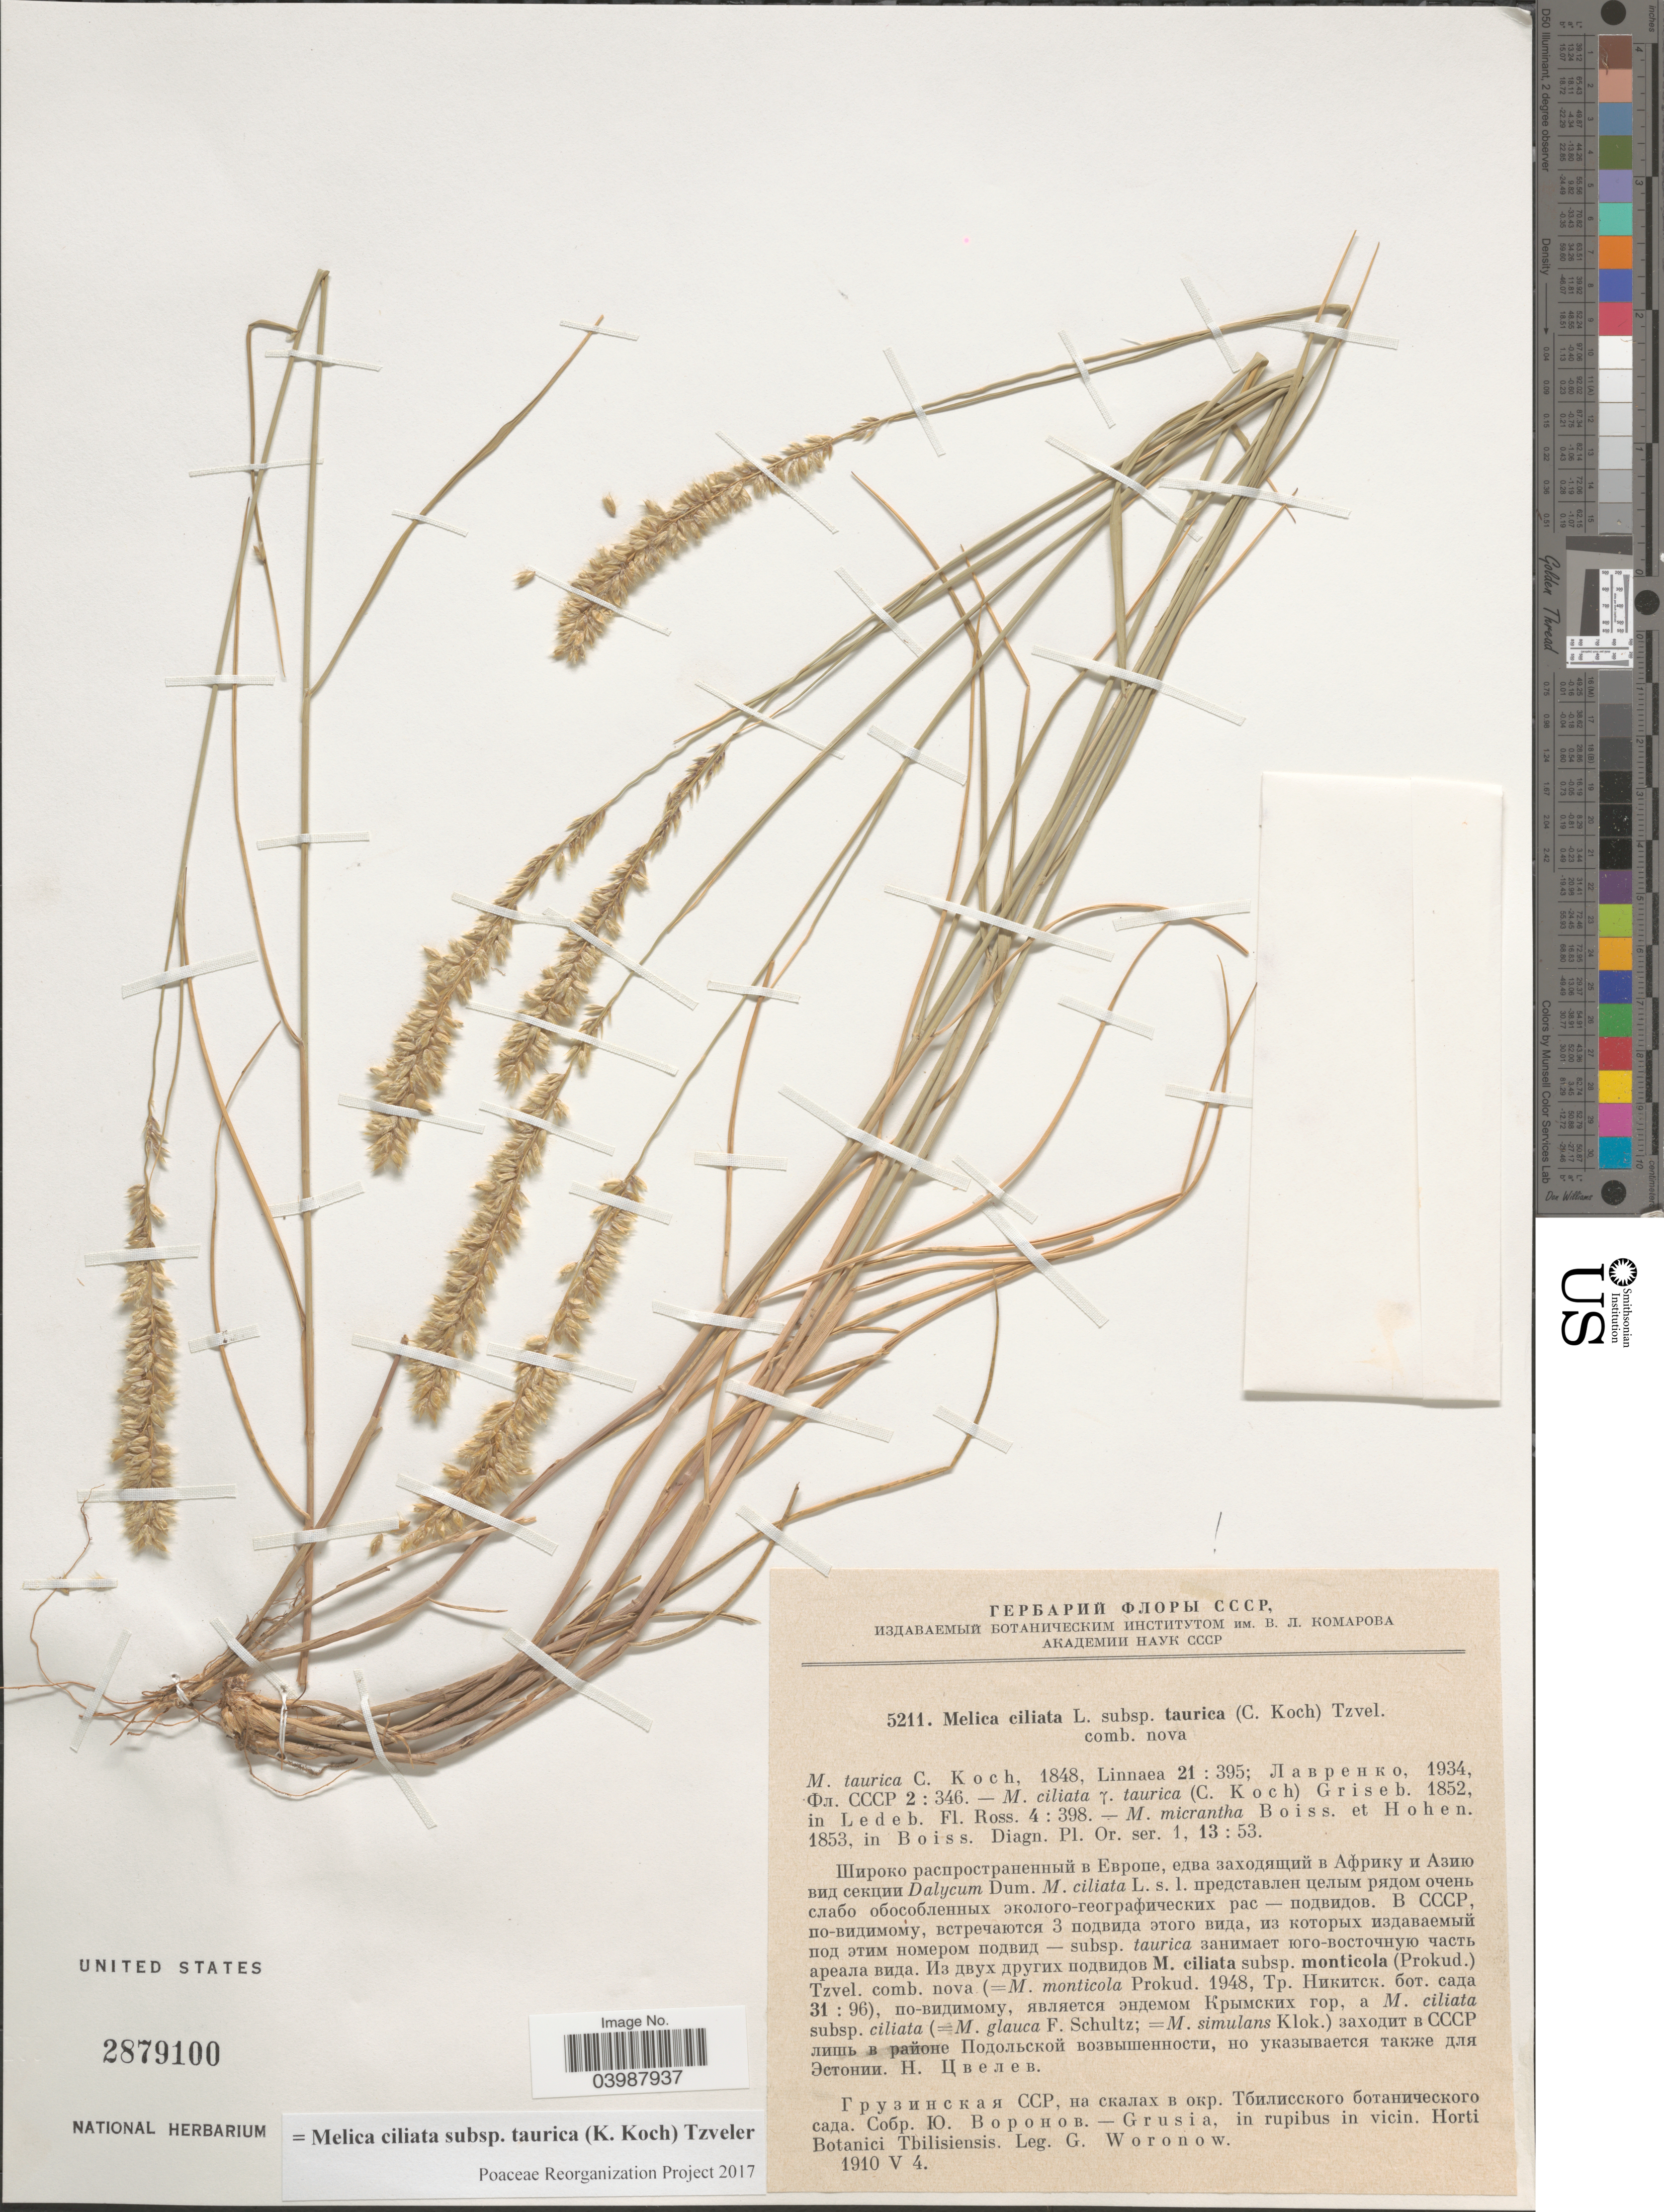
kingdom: Plantae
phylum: Tracheophyta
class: Liliopsida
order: Poales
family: Poaceae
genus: Melica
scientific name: Melica ciliata subsp. taurica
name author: (C. Koch) Tzvelev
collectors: G. Woronow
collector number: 5211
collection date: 1910-05-04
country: Georgia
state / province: Tbilisi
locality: Grusia, in rupibus in rupibus in vicin. Horti Botanici Tbilisiensis.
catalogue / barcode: US 2879100